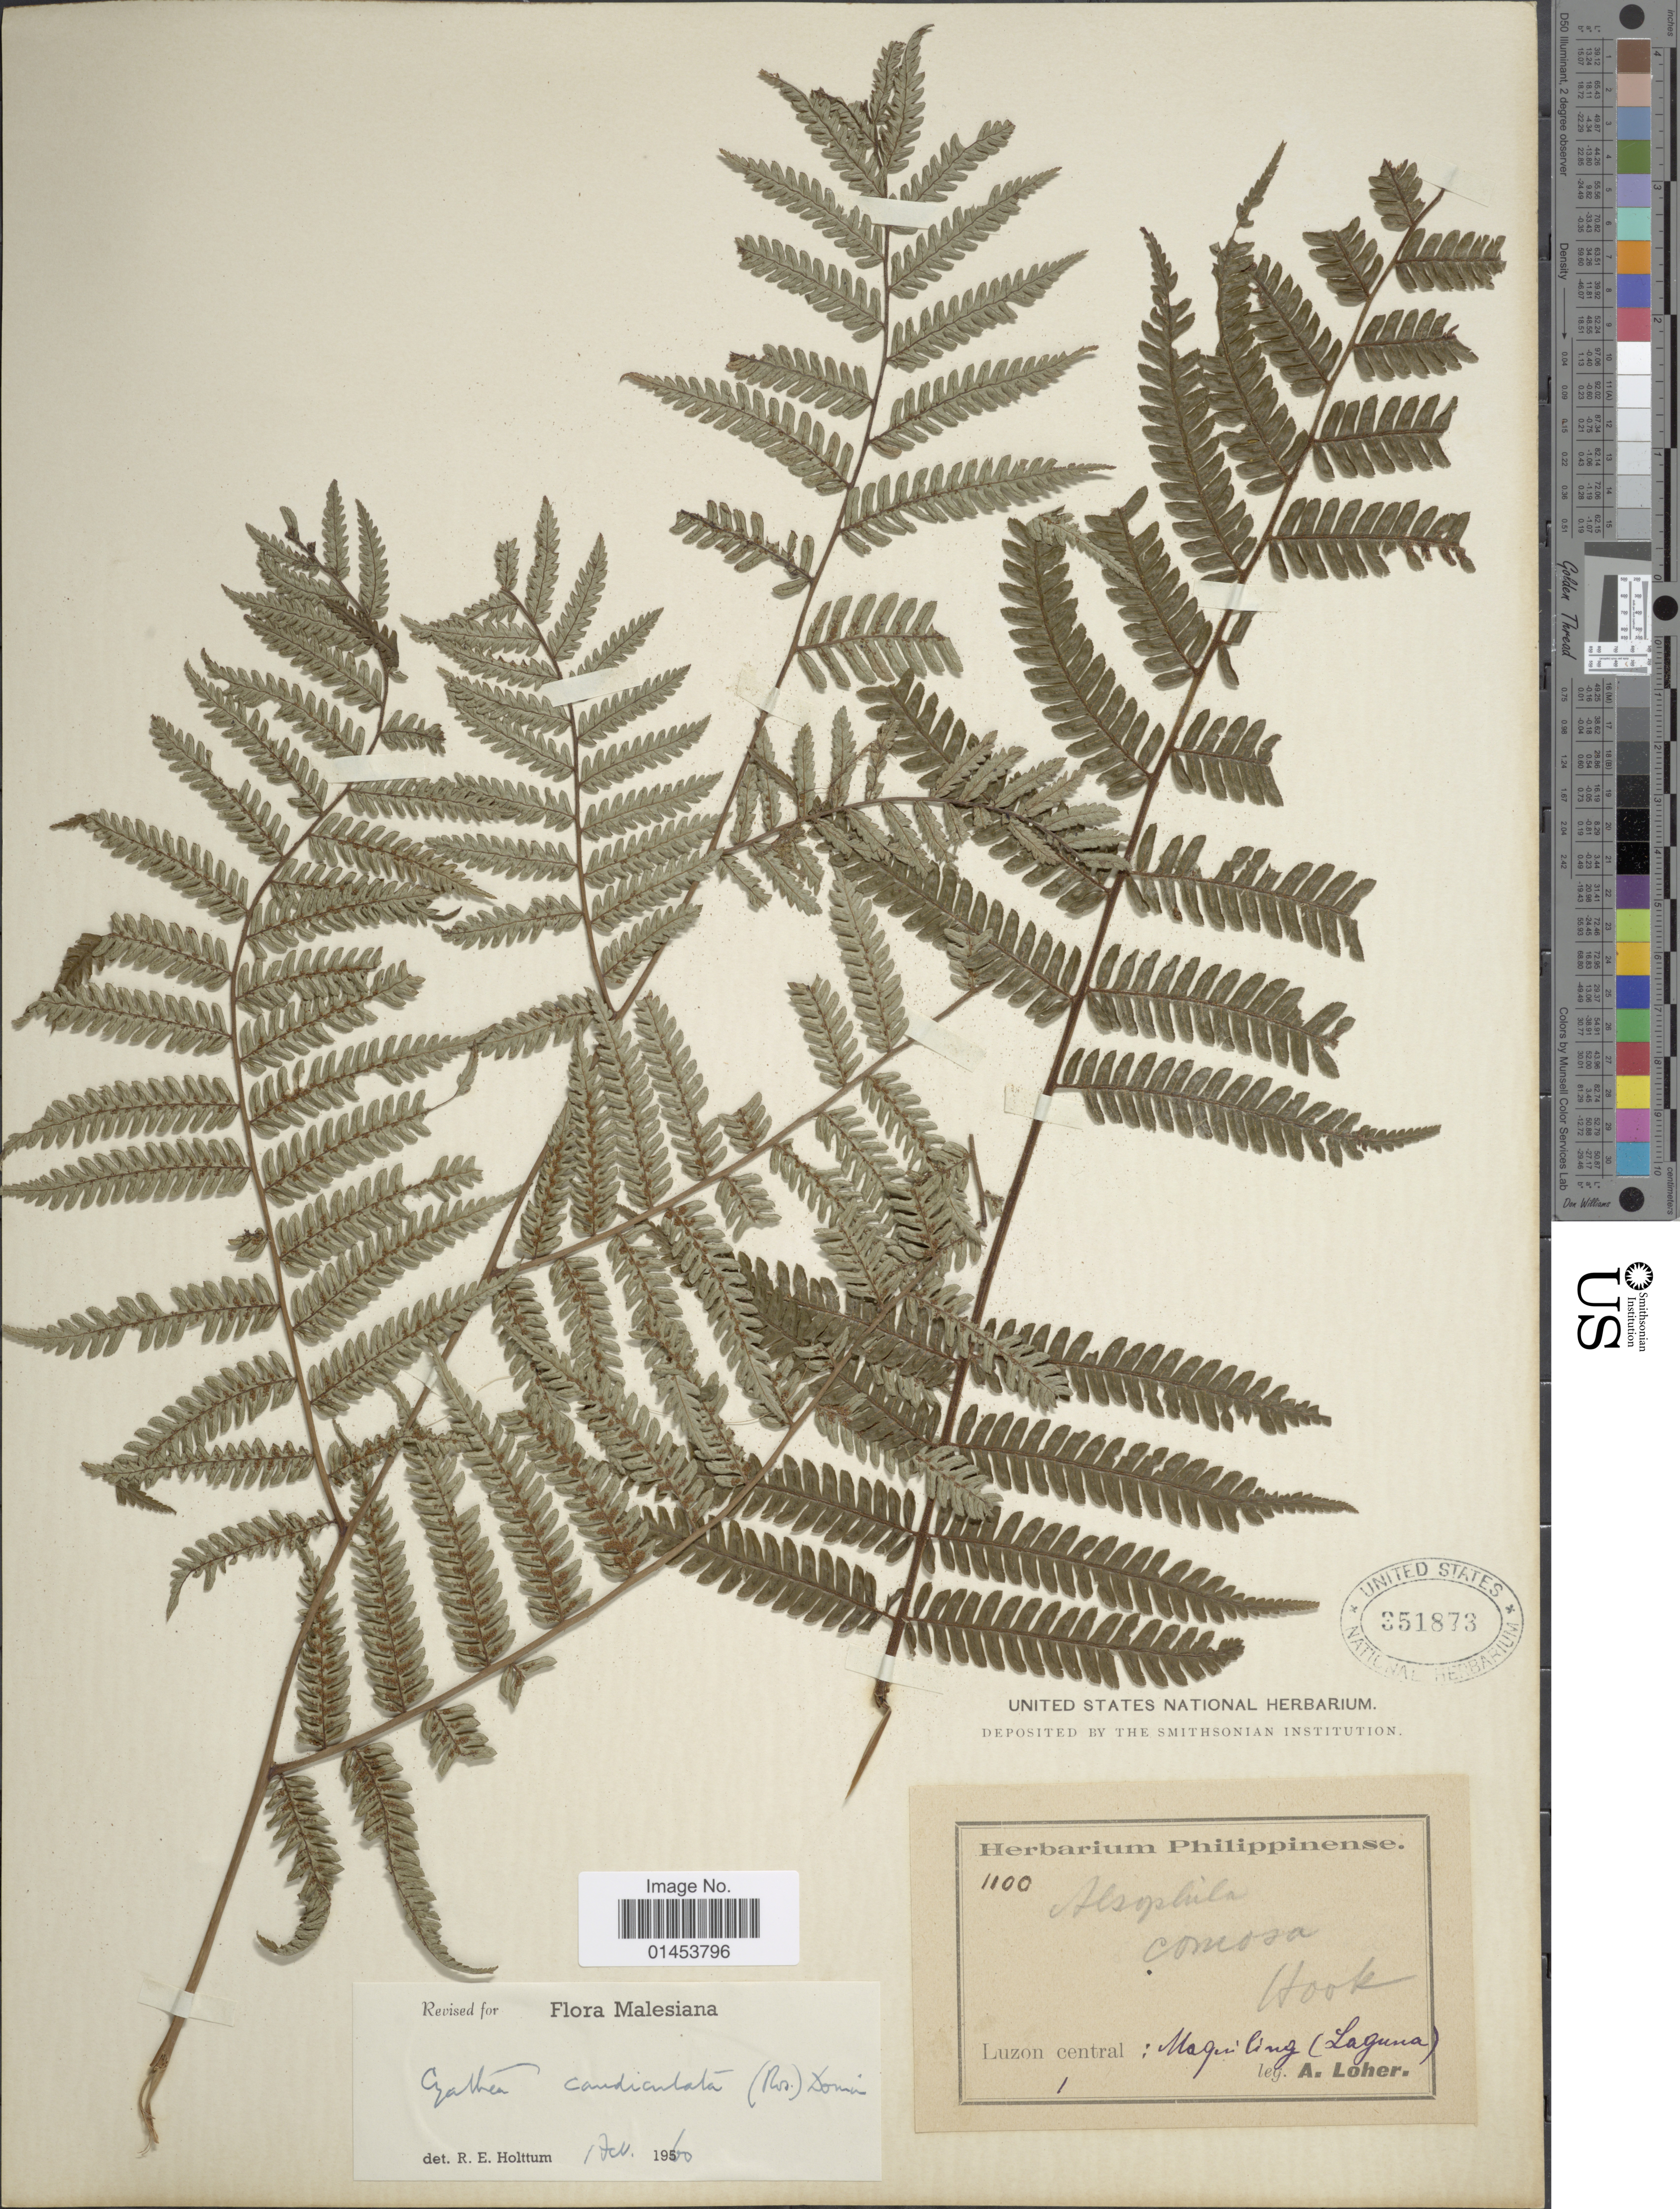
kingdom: Plantae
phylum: Tracheophyta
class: Polypodiopsida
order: Cyatheales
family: Cyatheaceae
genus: Cyathea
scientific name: Cyathea caudiculata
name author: (Rosenst.) Domin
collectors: A. Loher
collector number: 1100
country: Philippines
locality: Luzon central: Mauiling(Laguna)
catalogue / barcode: US 351873